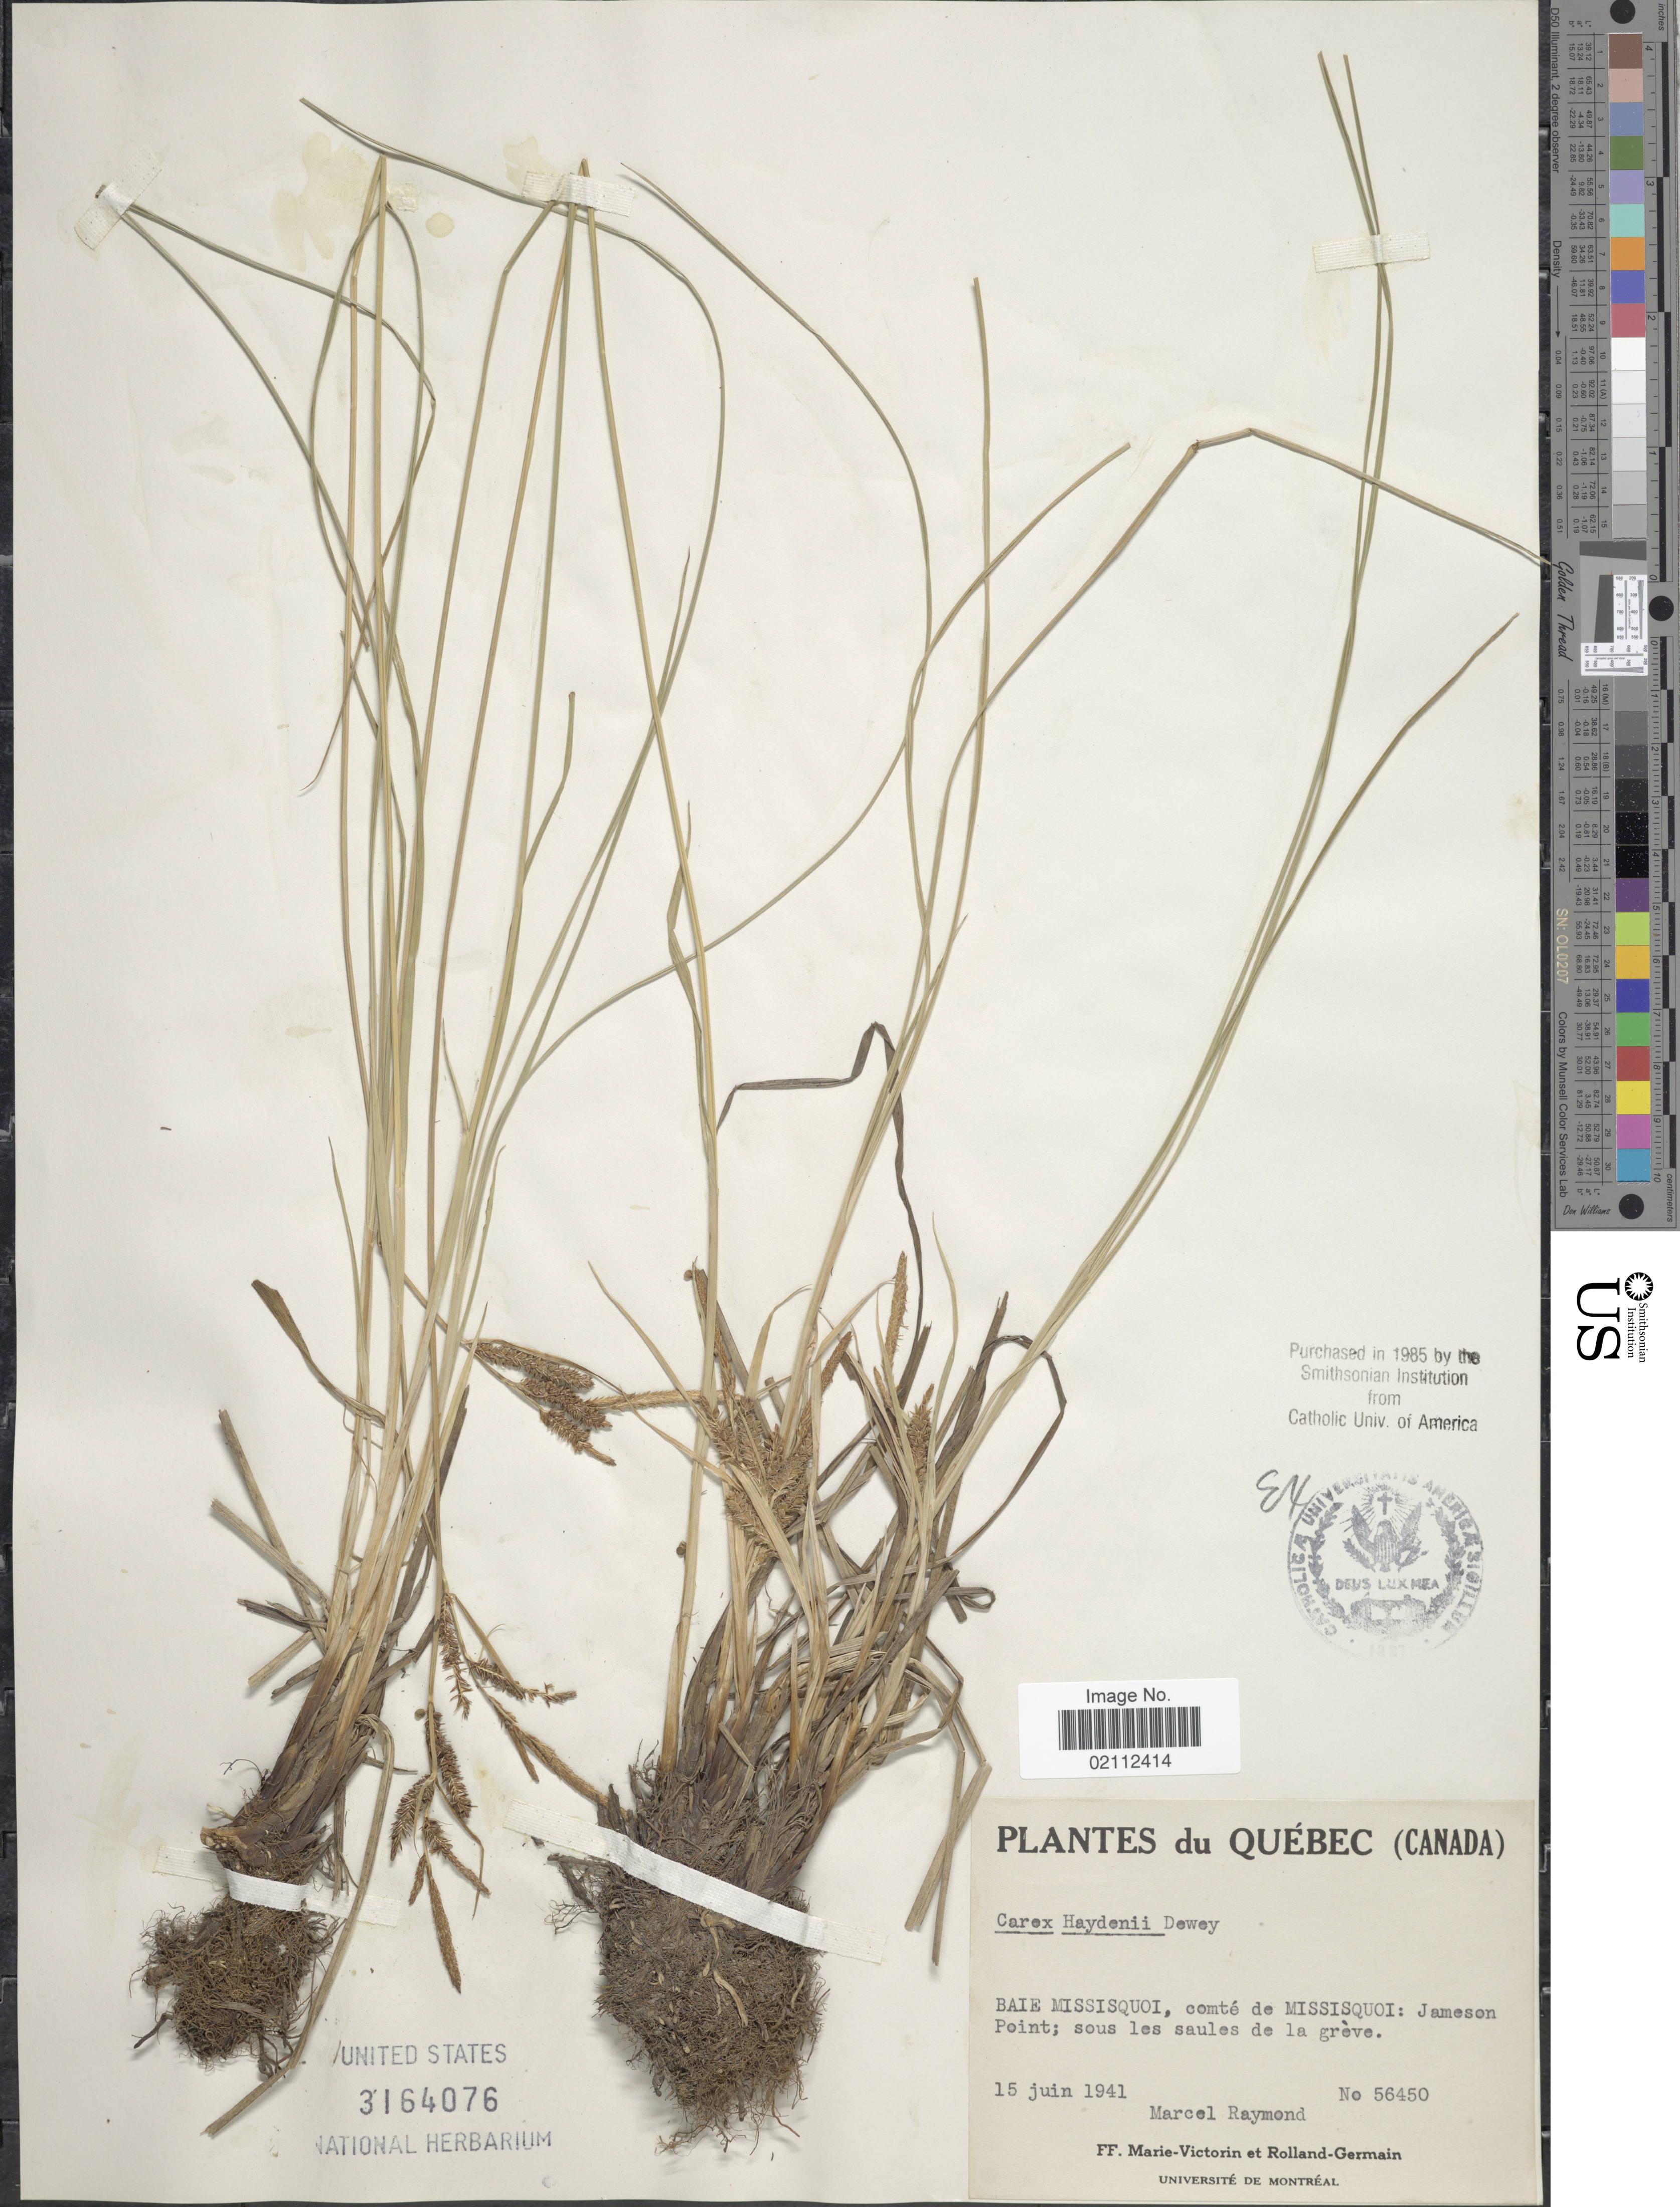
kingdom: Plantae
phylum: Tracheophyta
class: Liliopsida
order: Poales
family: Cyperaceae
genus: Carex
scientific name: Carex haydenii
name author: Dewey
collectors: M. Raymond, F. Marie-Victorin & Rolland-Germain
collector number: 56450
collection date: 1941-06-15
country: Canada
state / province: Quebec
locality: Baie Missisquoi, comté de Missisquoi: Jameson Point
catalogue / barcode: US 3164076